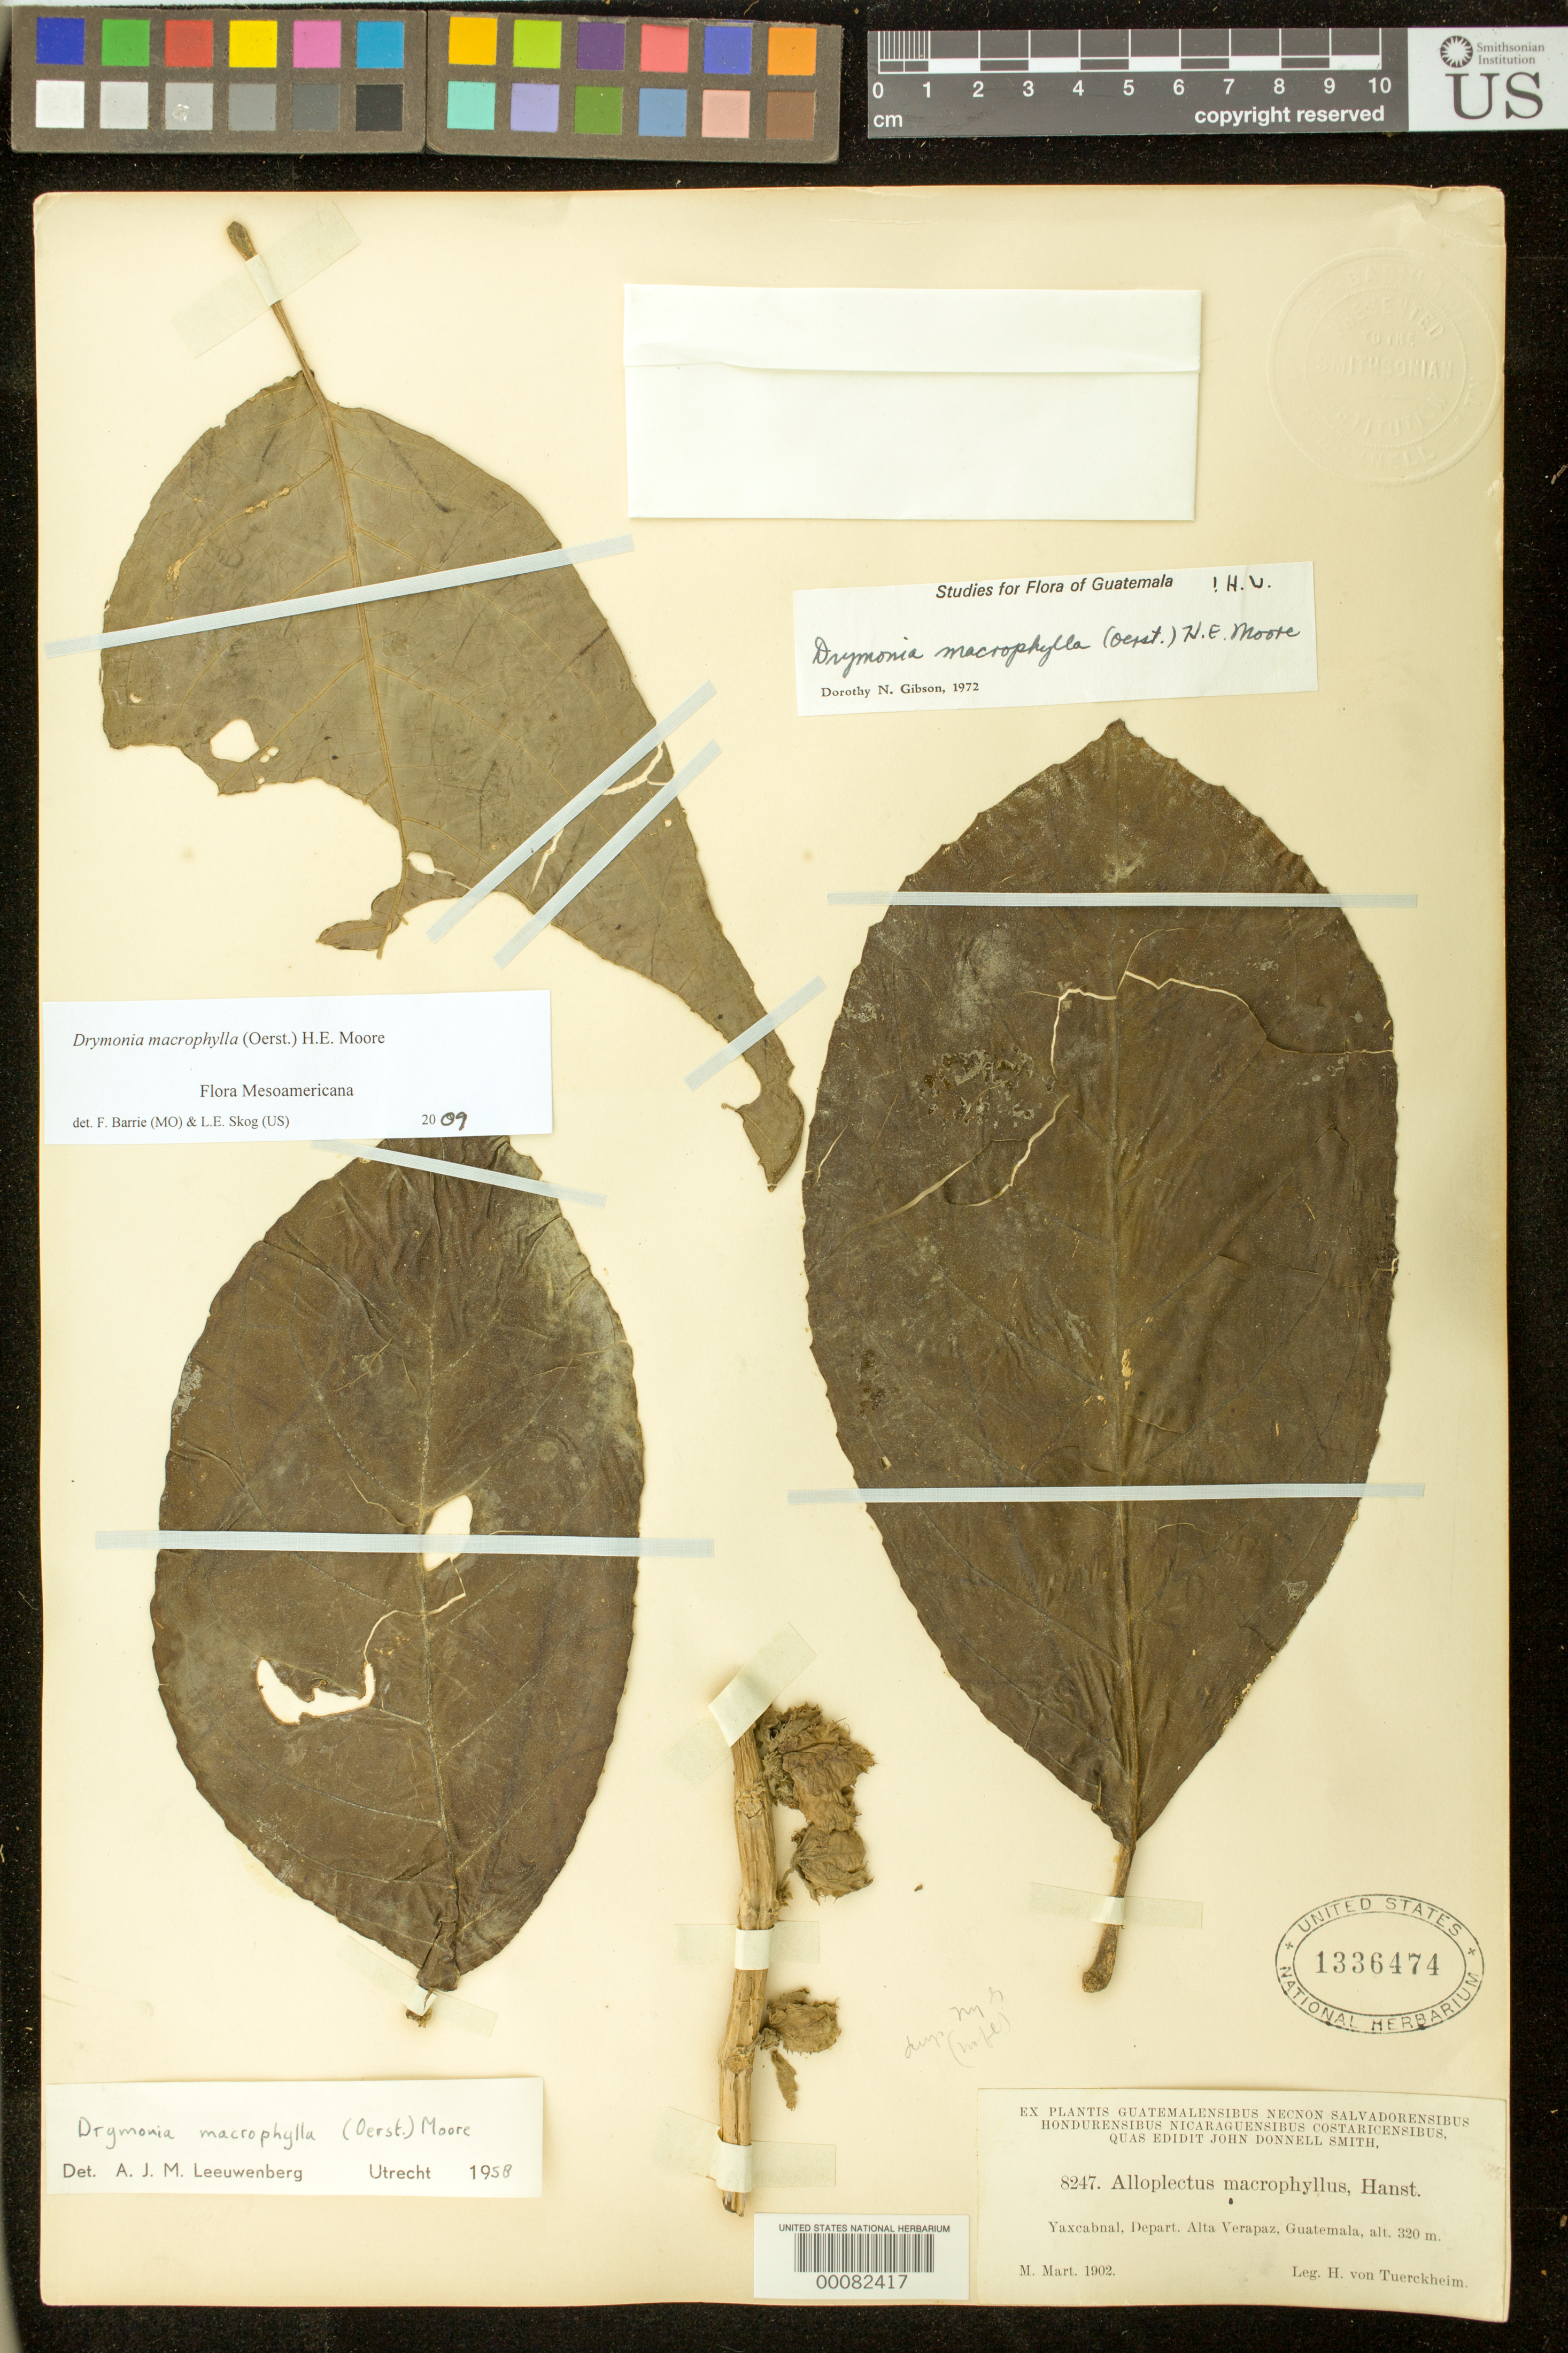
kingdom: Plantae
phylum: Tracheophyta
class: Magnoliopsida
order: Lamiales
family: Gesneriaceae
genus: Drymonia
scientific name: Drymonia macrophylla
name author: (Oerst.) H.E. Moore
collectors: H. von Türckheim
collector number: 8247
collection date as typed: Mar 1902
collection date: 1902-03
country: Guatemala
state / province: Alta Verapaz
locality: Yaxcabnal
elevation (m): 320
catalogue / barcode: US 1336474